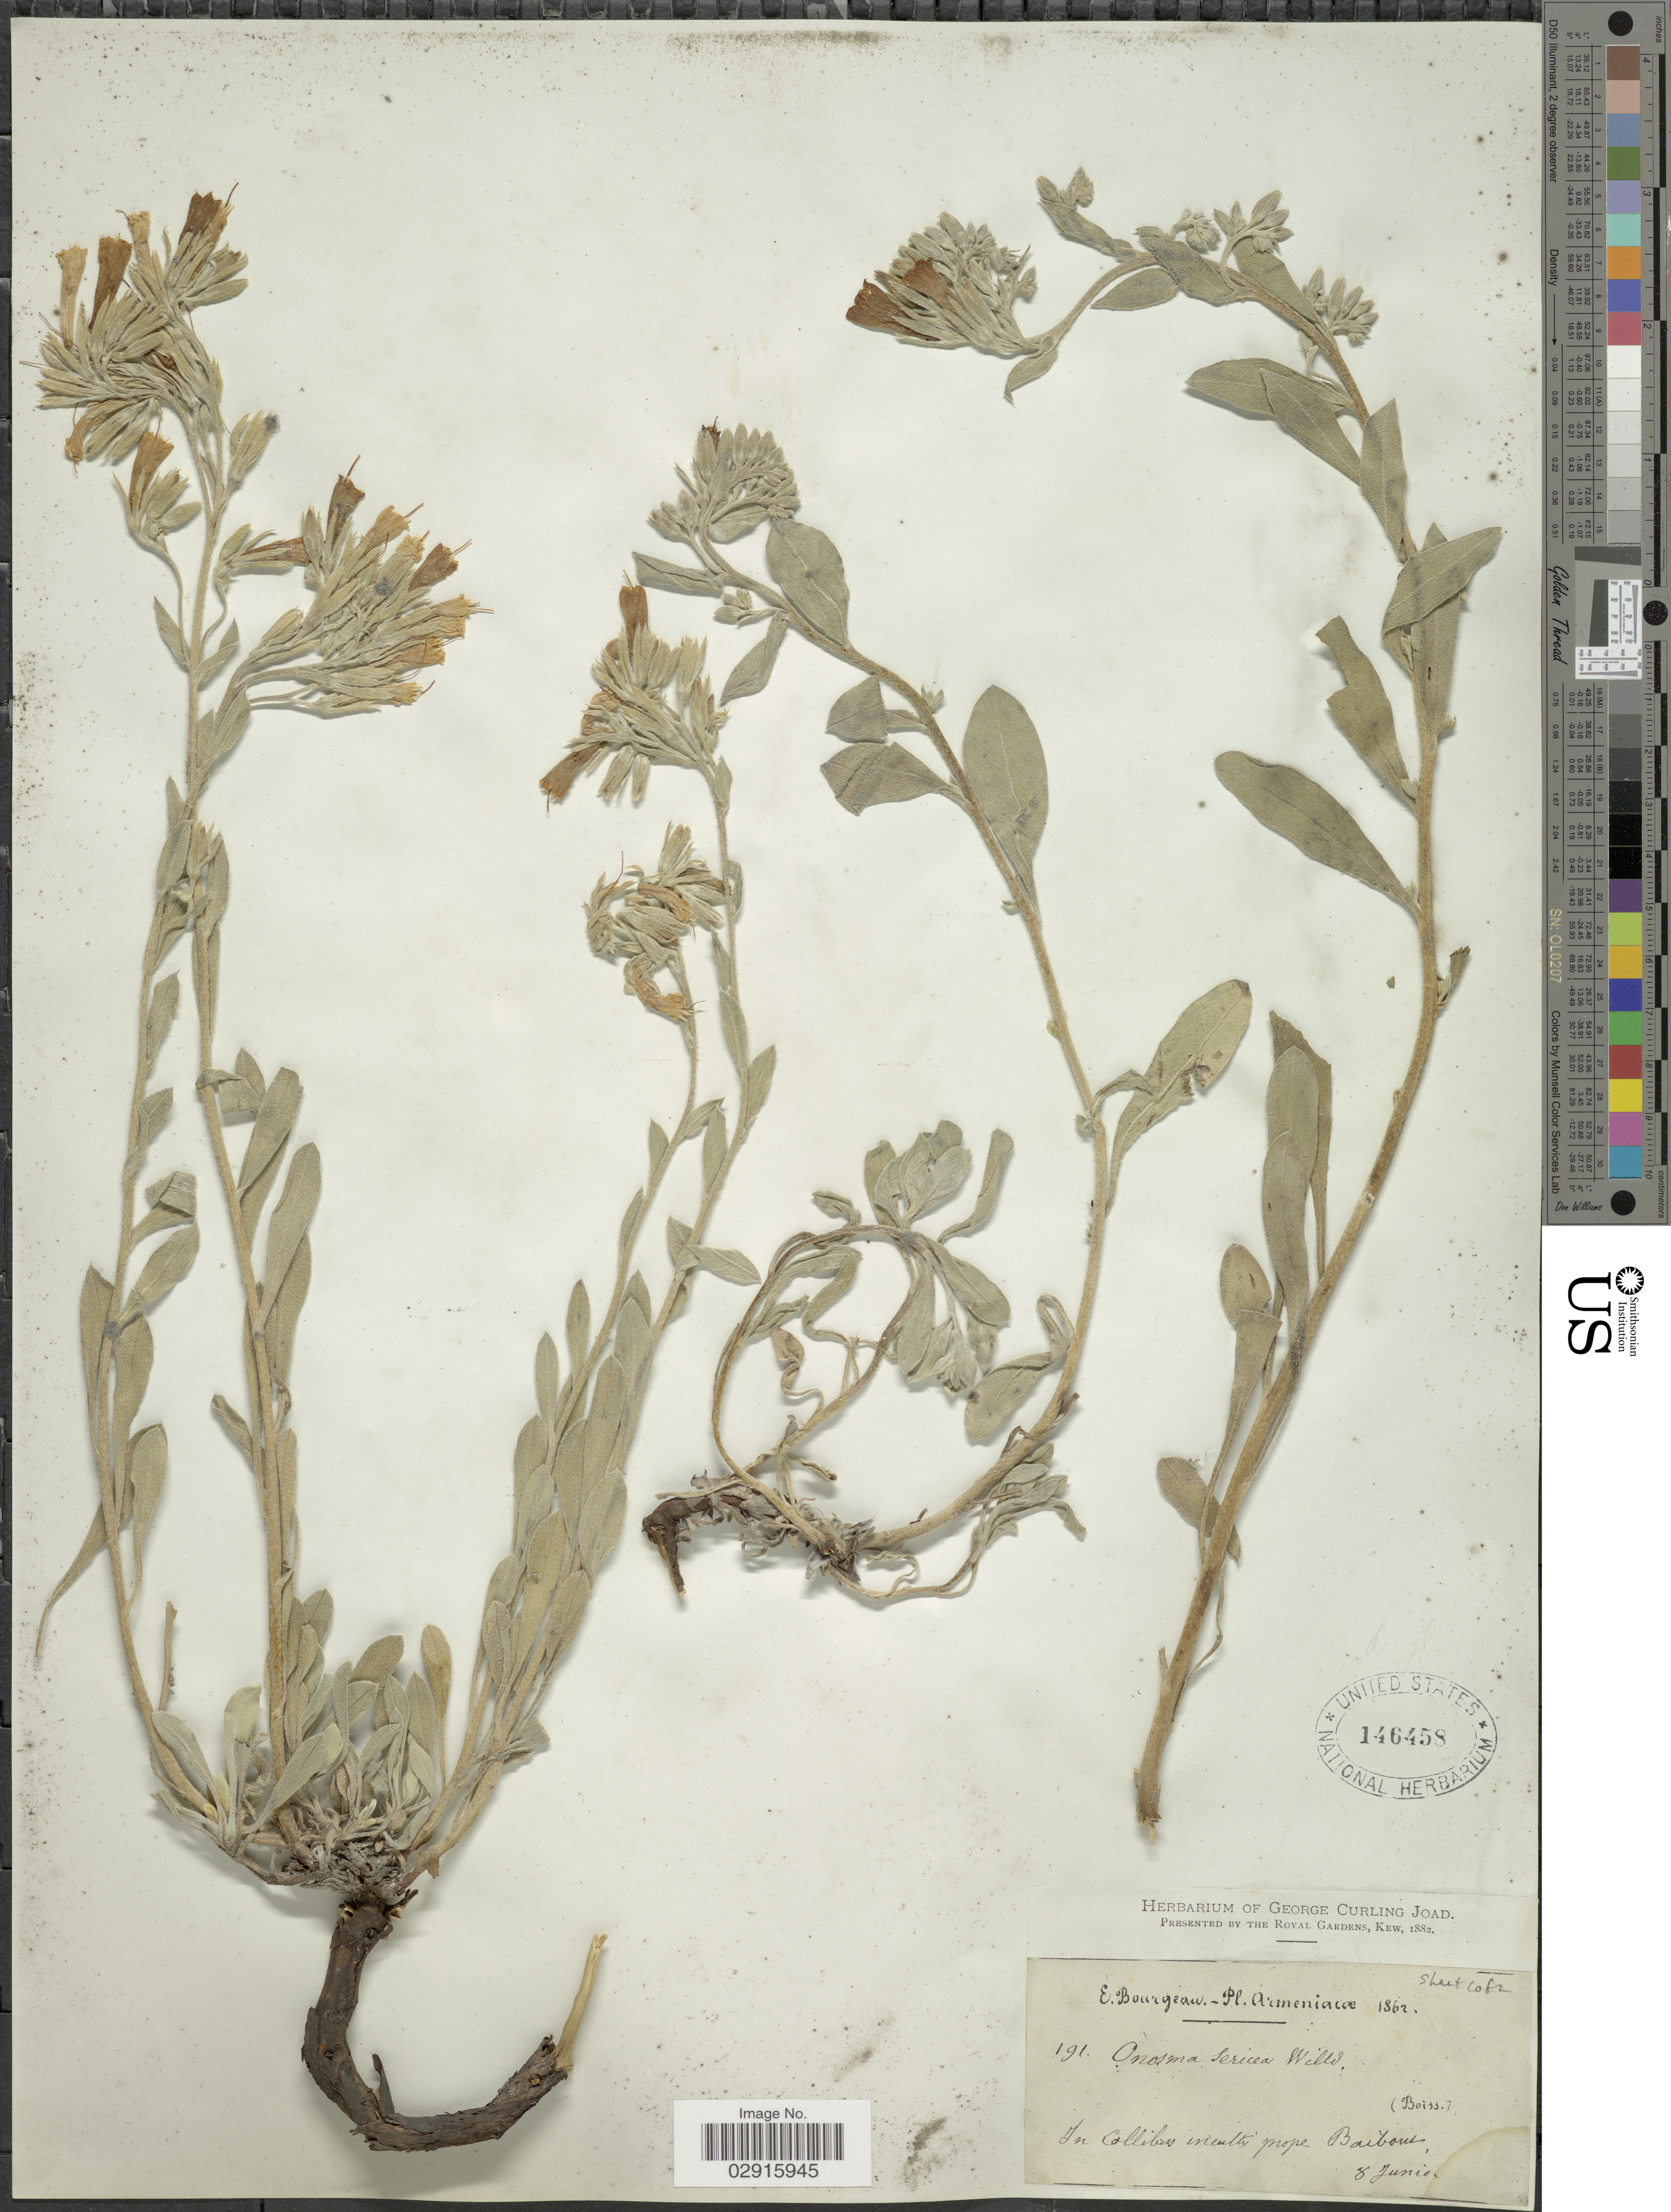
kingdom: Plantae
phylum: Tracheophyta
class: Magnoliopsida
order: Boraginales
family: Boraginaceae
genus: Onosma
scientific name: Onosma sericea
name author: Willd.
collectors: E. Bourgeau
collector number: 191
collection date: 1862-06-08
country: Armenia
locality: In collibus incultis prope Baibout.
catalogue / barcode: US 146458